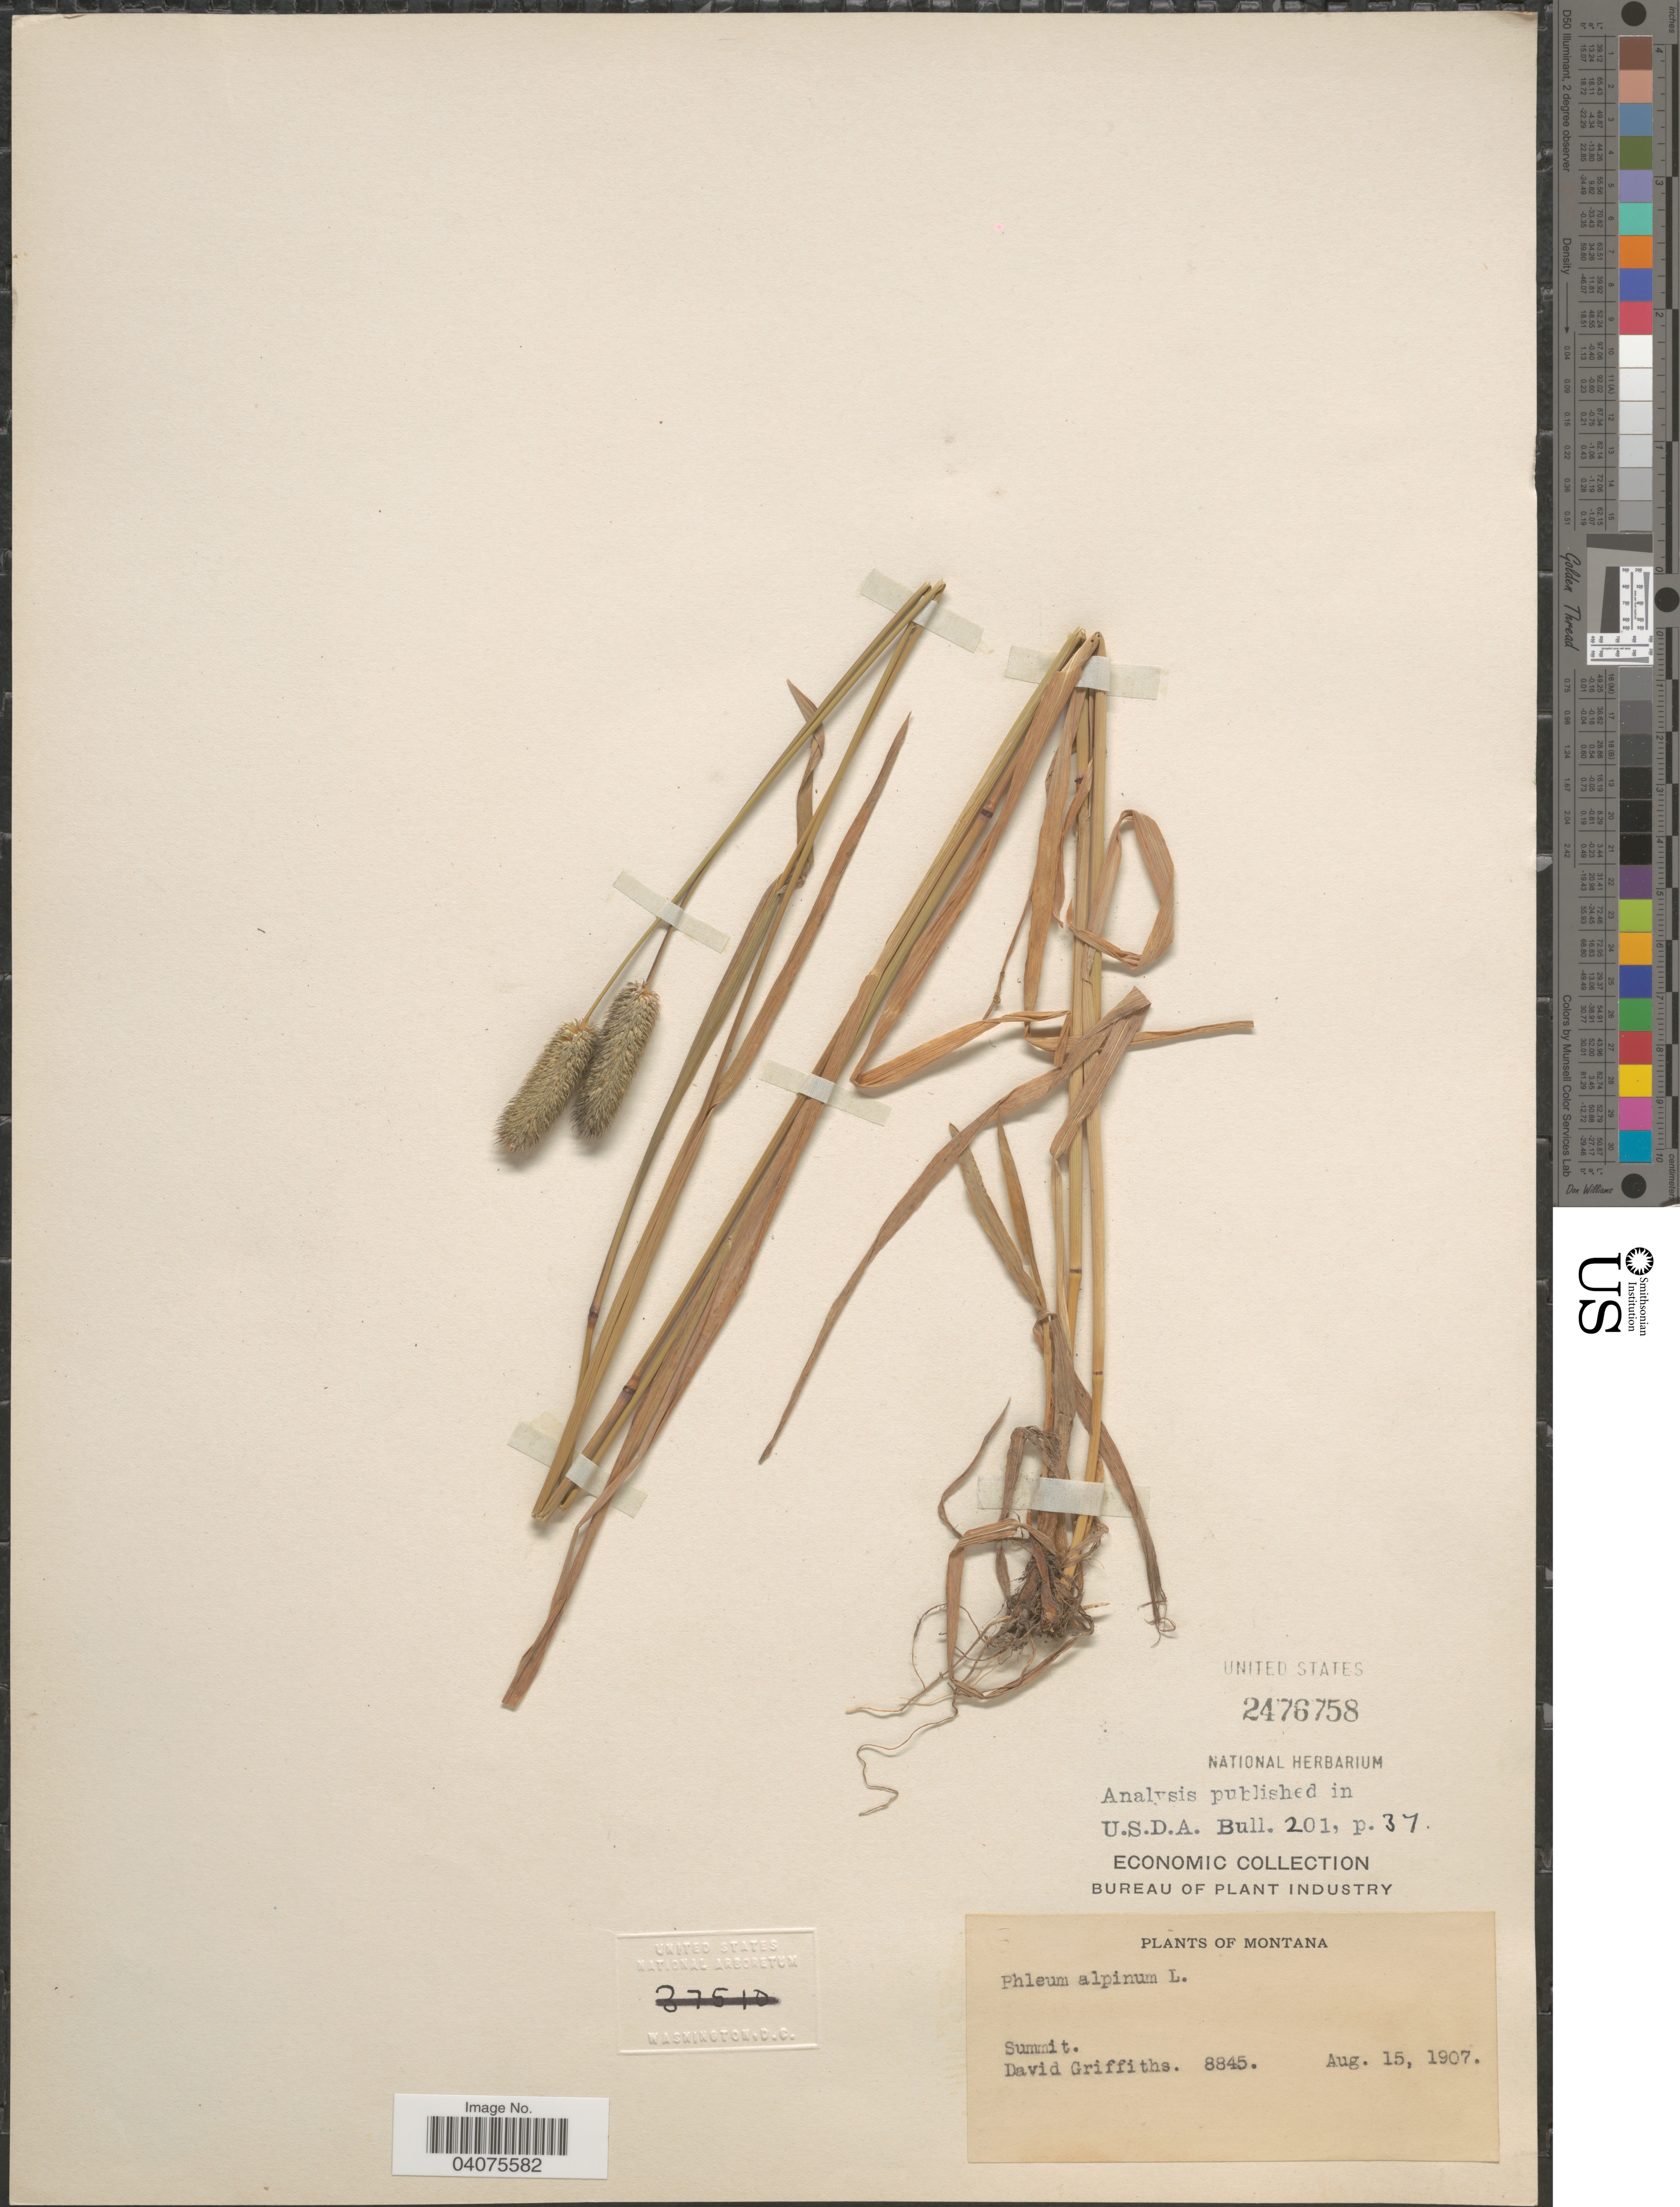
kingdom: Plantae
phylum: Tracheophyta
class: Liliopsida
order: Poales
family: Poaceae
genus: Phleum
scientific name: Phleum alpinum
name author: L.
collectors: D. Griffiths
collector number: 8845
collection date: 1907-08-15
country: United States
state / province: Montana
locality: Summit.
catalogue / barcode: US 2476758